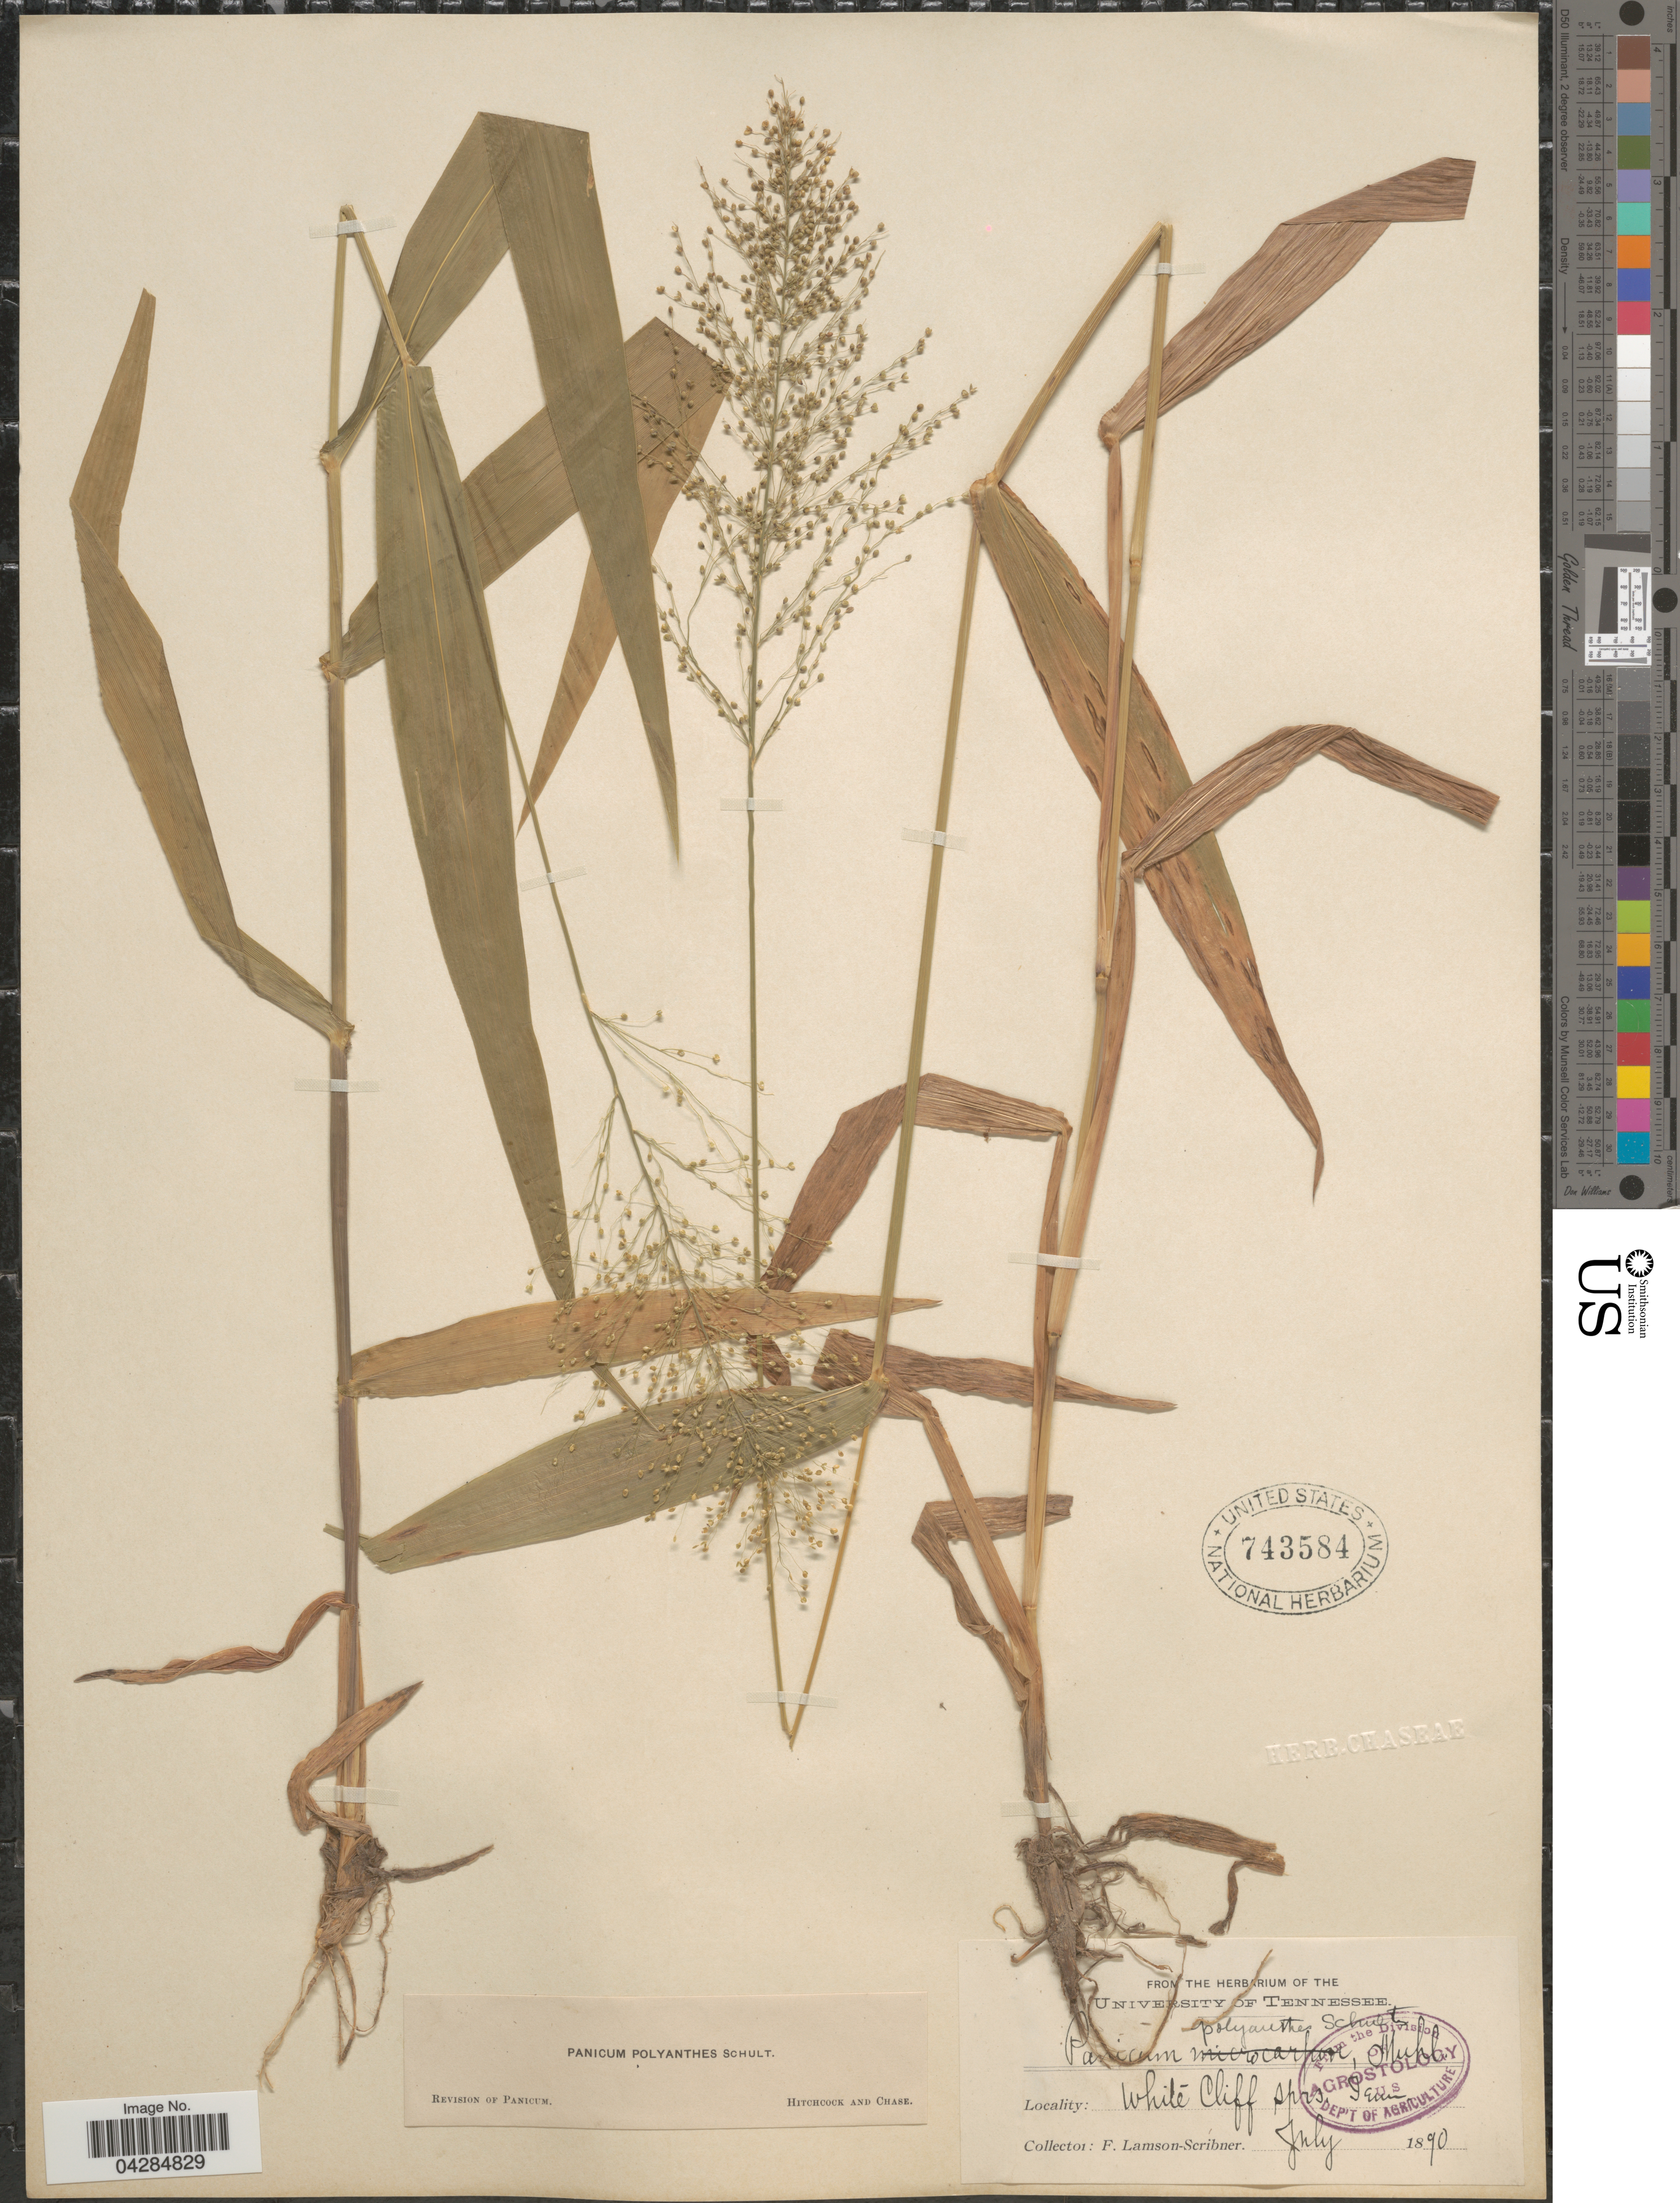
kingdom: Plantae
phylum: Tracheophyta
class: Liliopsida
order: Poales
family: Poaceae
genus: Dichanthelium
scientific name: Dichanthelium polyanthes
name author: (Schult.) Mohlenbr.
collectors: F. Lamson-Scribner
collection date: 1890-07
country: United States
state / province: Tennessee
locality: White Cliff Sprs.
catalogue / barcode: US 743584